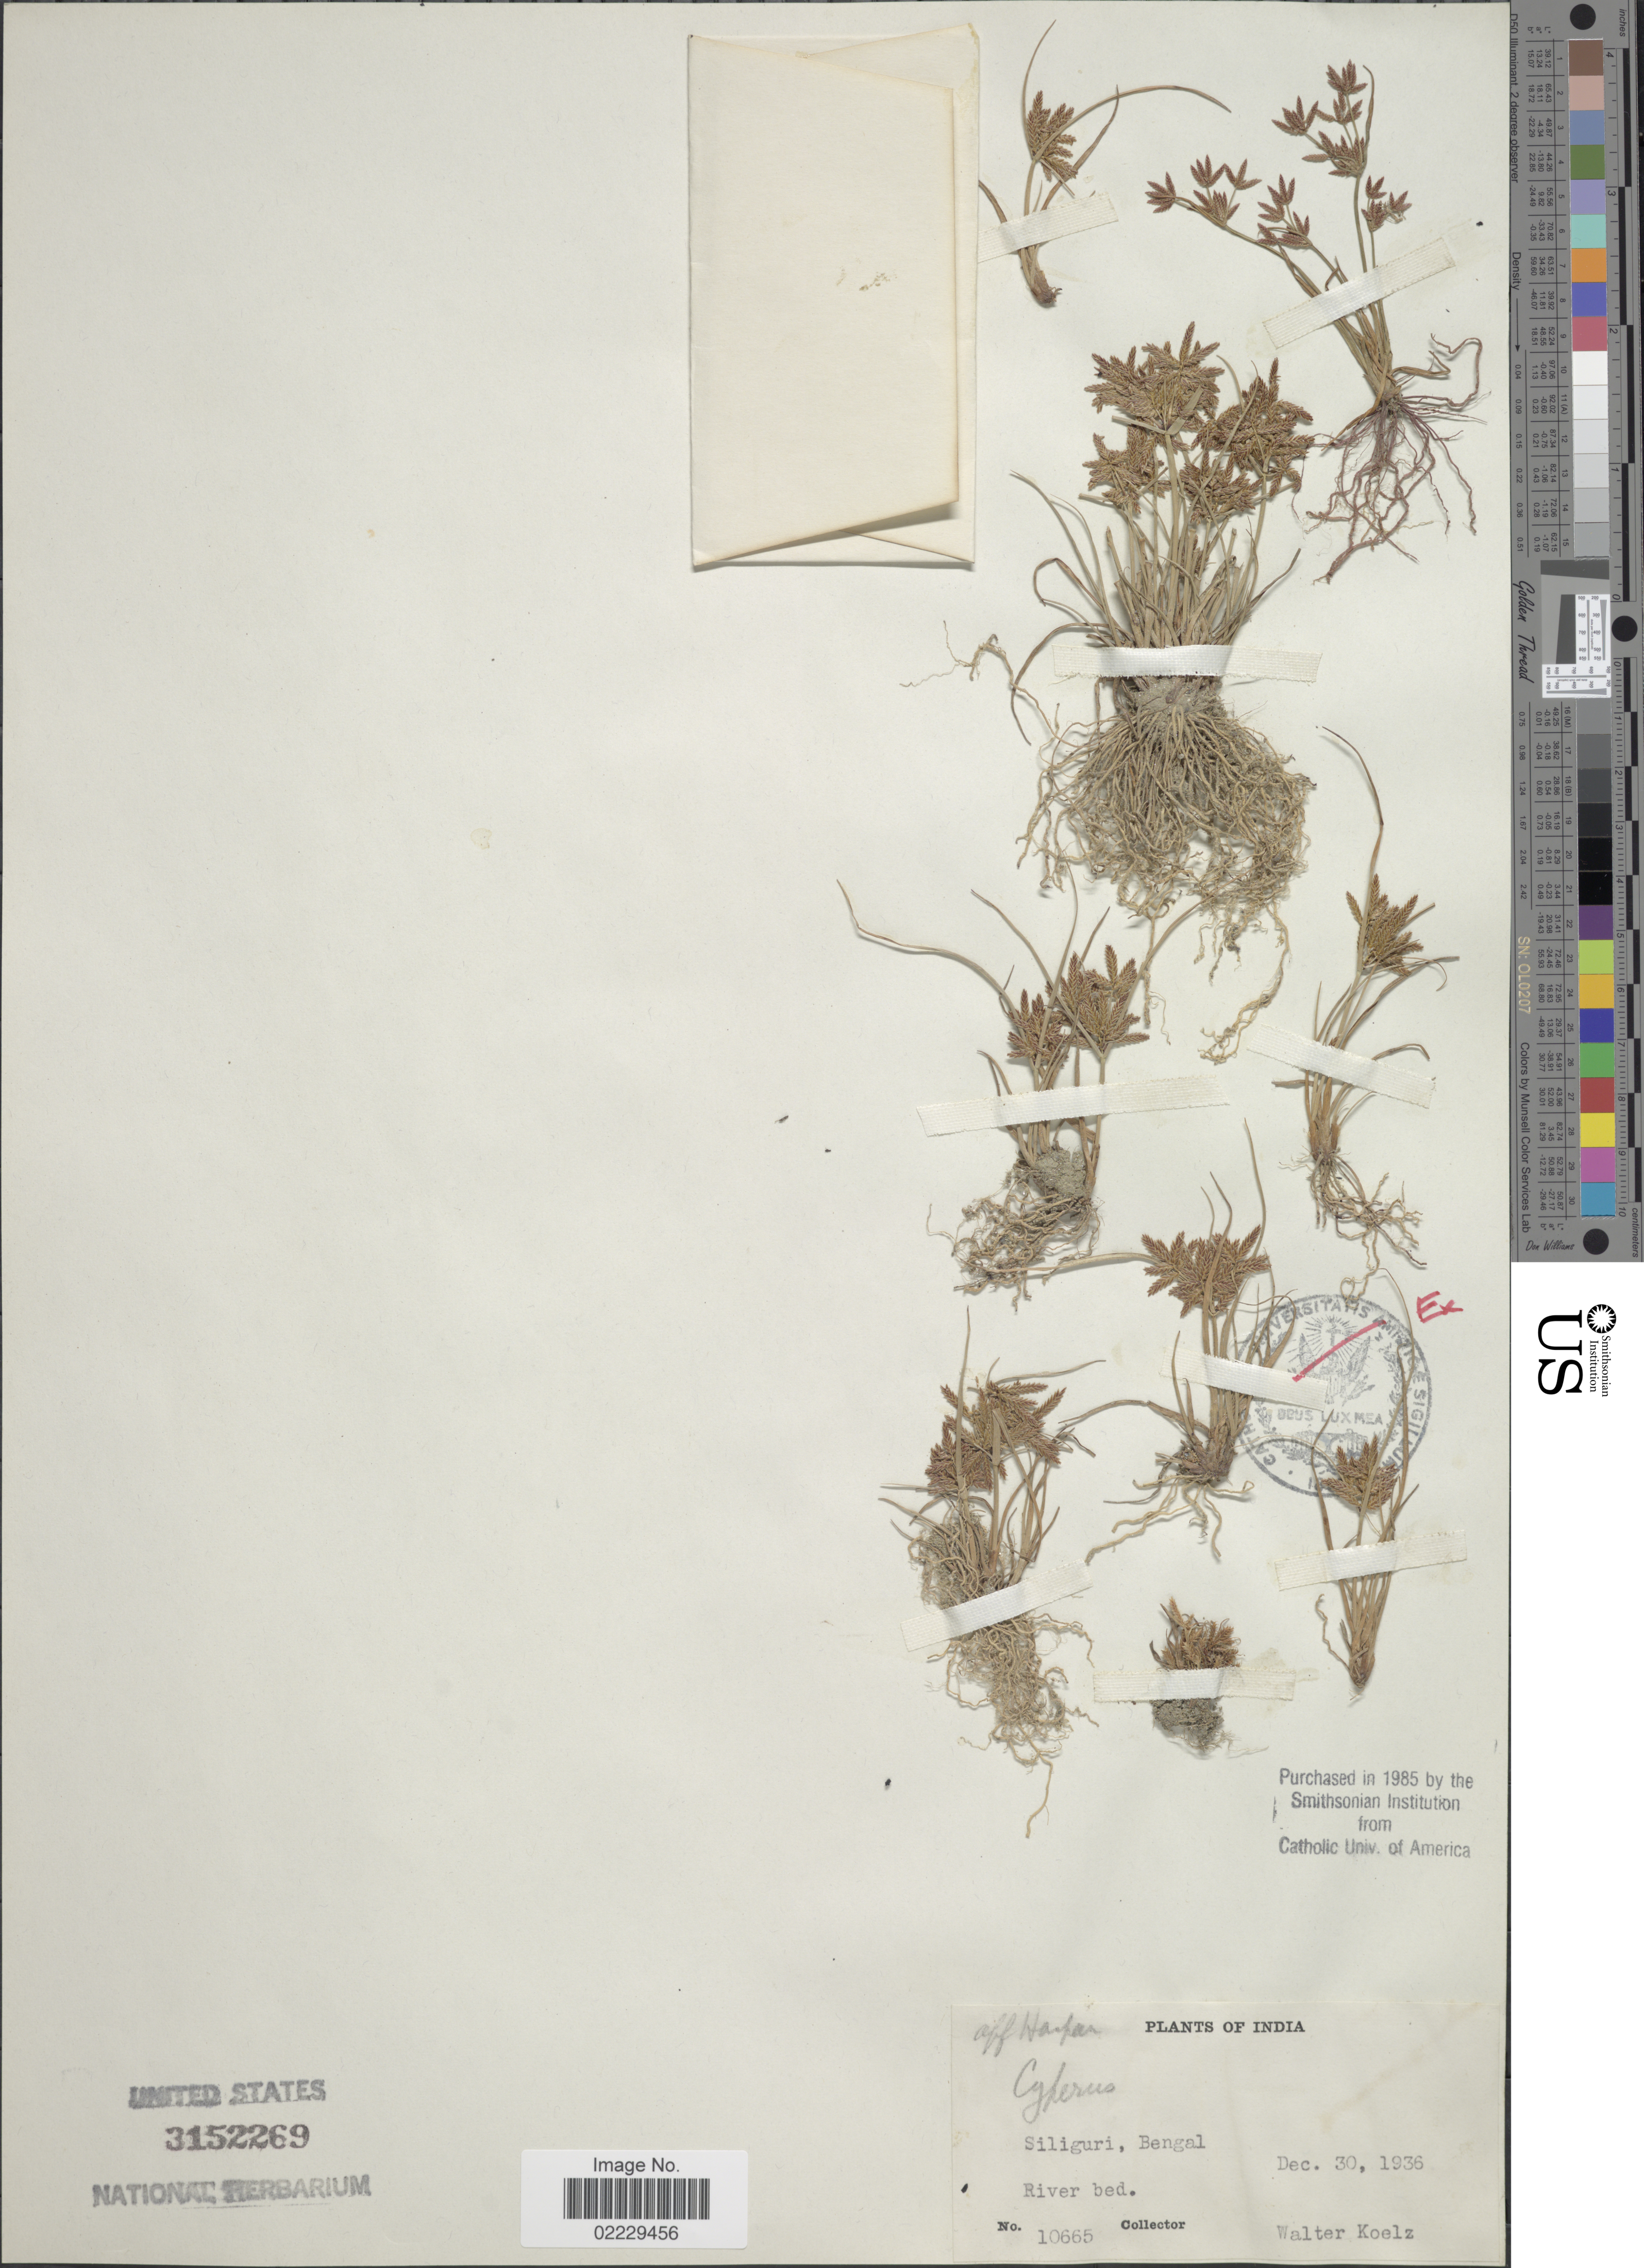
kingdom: Plantae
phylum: Tracheophyta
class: Liliopsida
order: Poales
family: Cyperaceae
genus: Cyperus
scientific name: Cyperus flavidus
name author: Retz.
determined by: Strong, Mark T., (BOT), Smithsonian Institution - National Museum of Natural History (UNITED STATES)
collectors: W. N. Koelz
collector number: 10665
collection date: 1936-12-30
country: India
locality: Siliguri, Bengal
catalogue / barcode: US 3152269